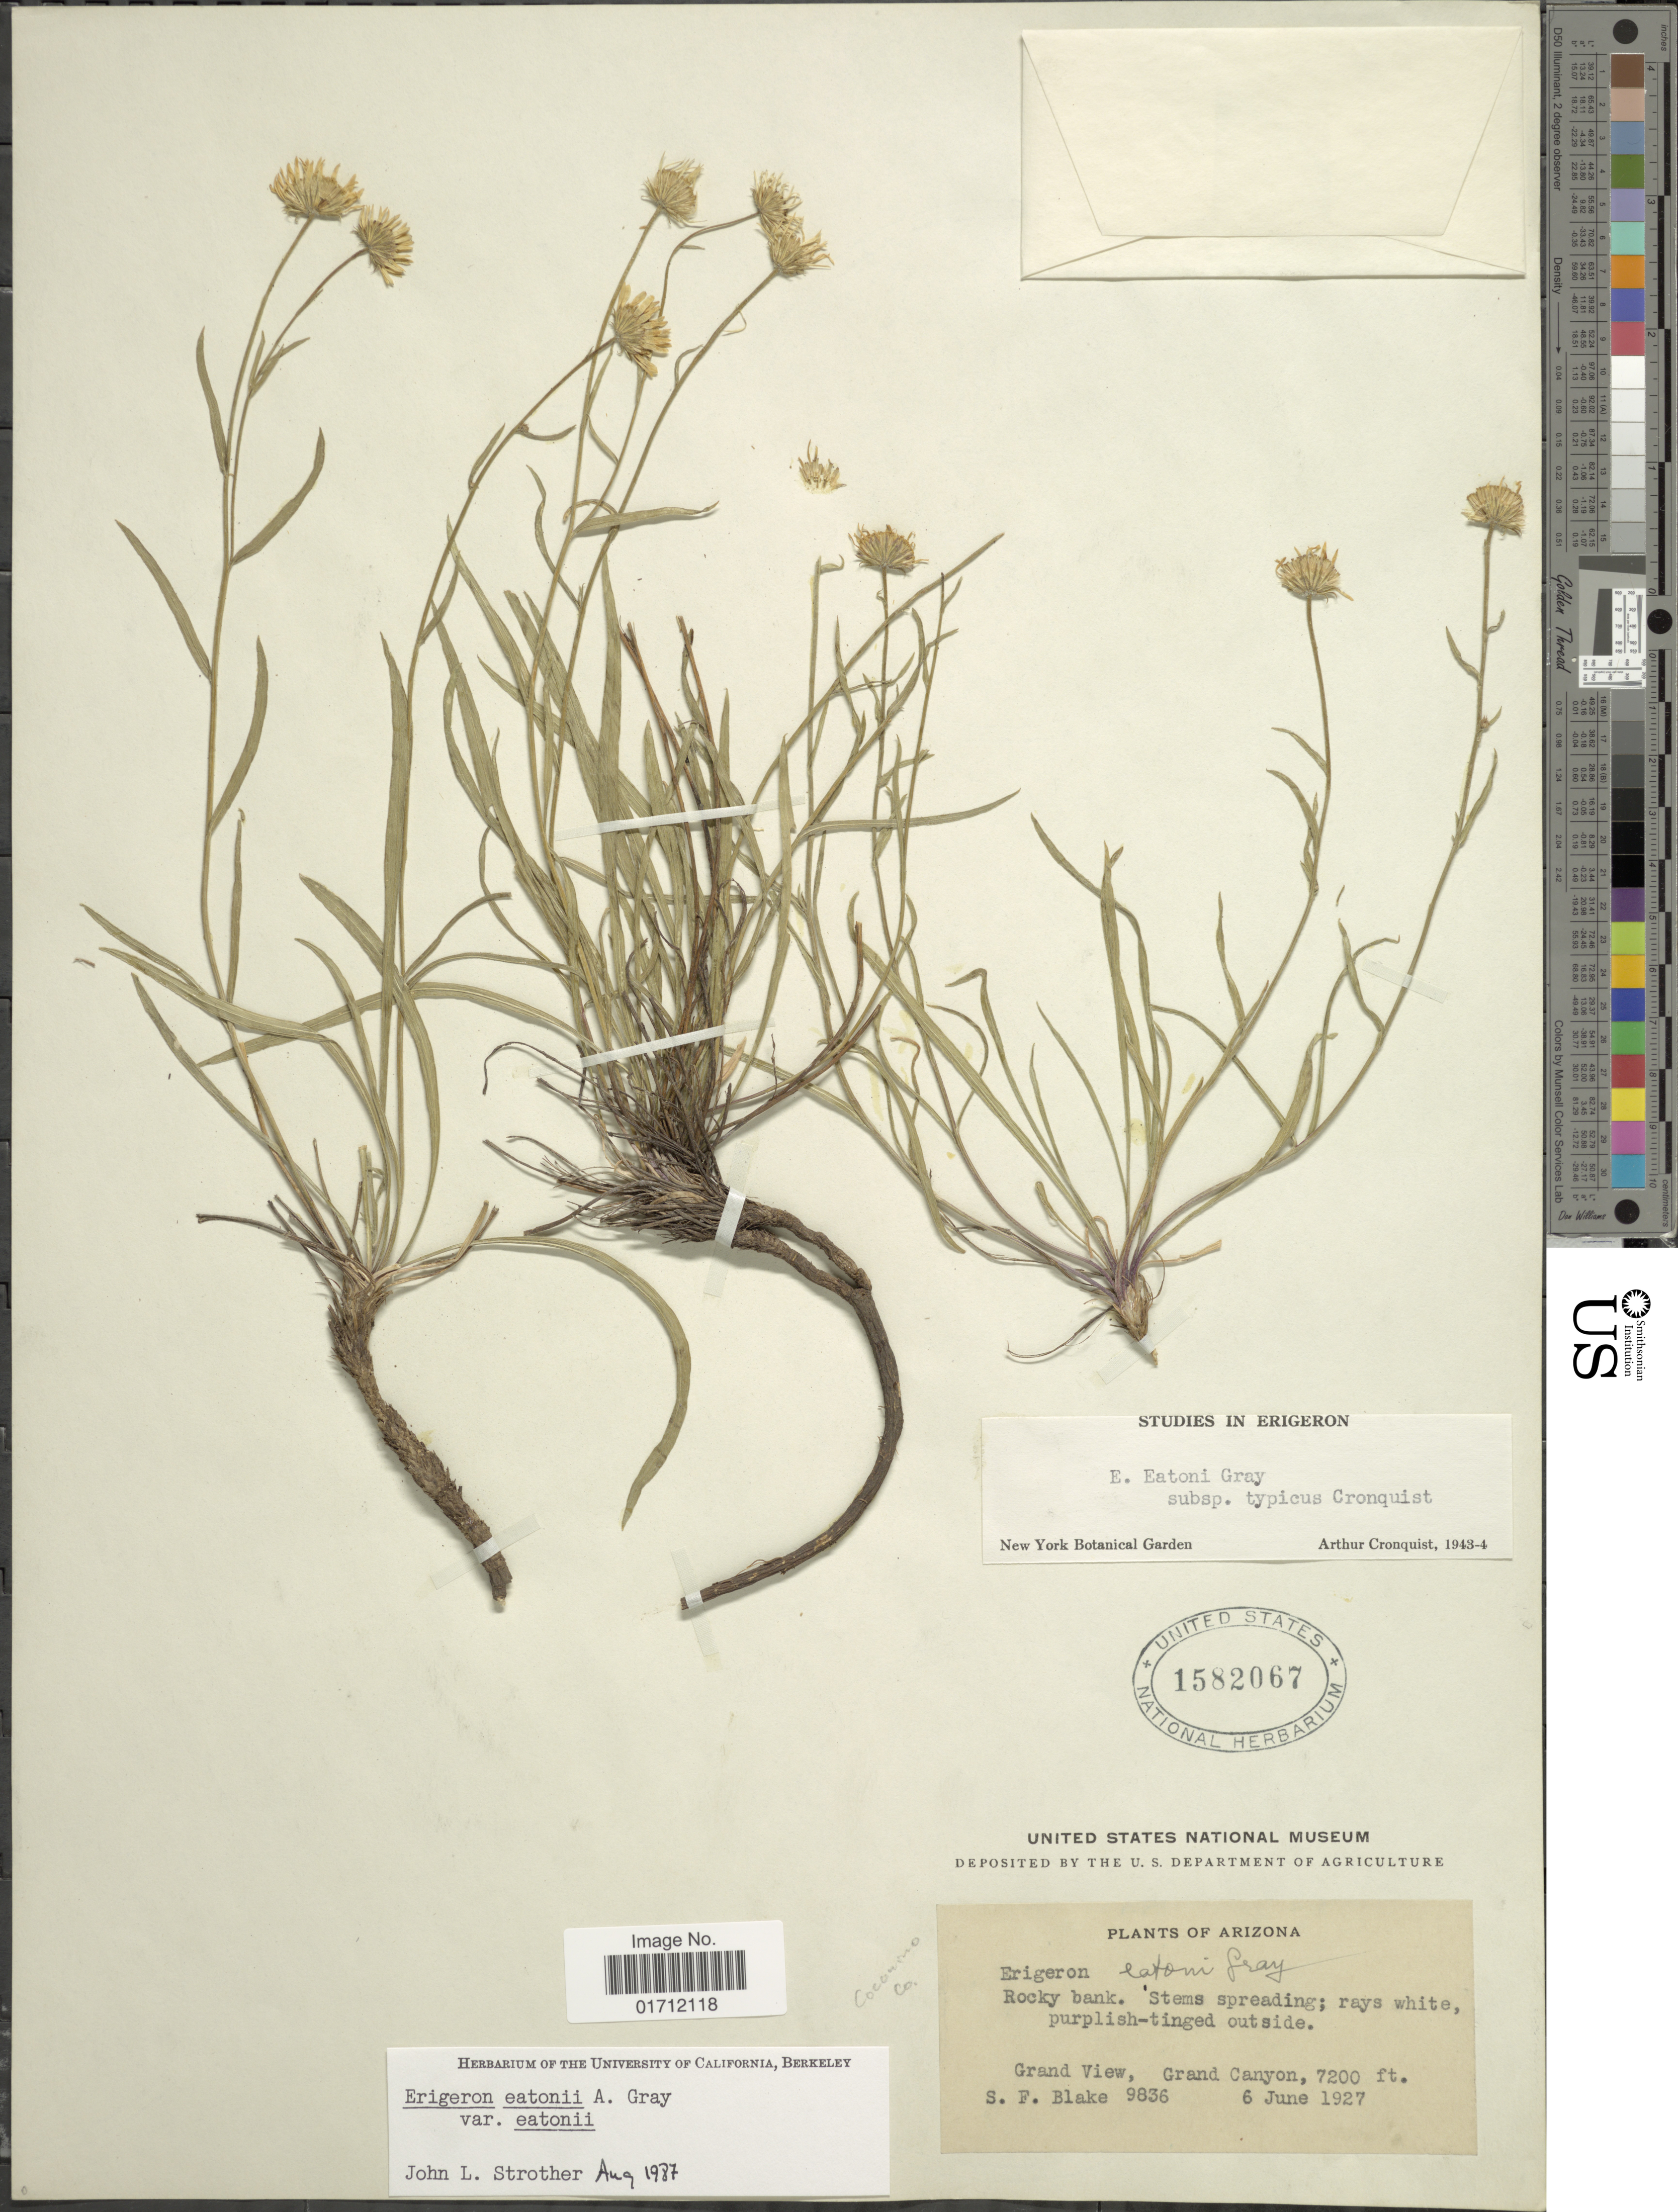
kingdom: Plantae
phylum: Tracheophyta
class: Magnoliopsida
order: Asterales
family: Asteraceae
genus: Erigeron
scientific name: Erigeron eatonii var. eatonii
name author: A. Gray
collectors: S. Blake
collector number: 9836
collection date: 1927-06-06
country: United States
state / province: Arizona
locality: Grand View, Grand Canyon.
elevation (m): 2195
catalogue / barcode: US 1582067